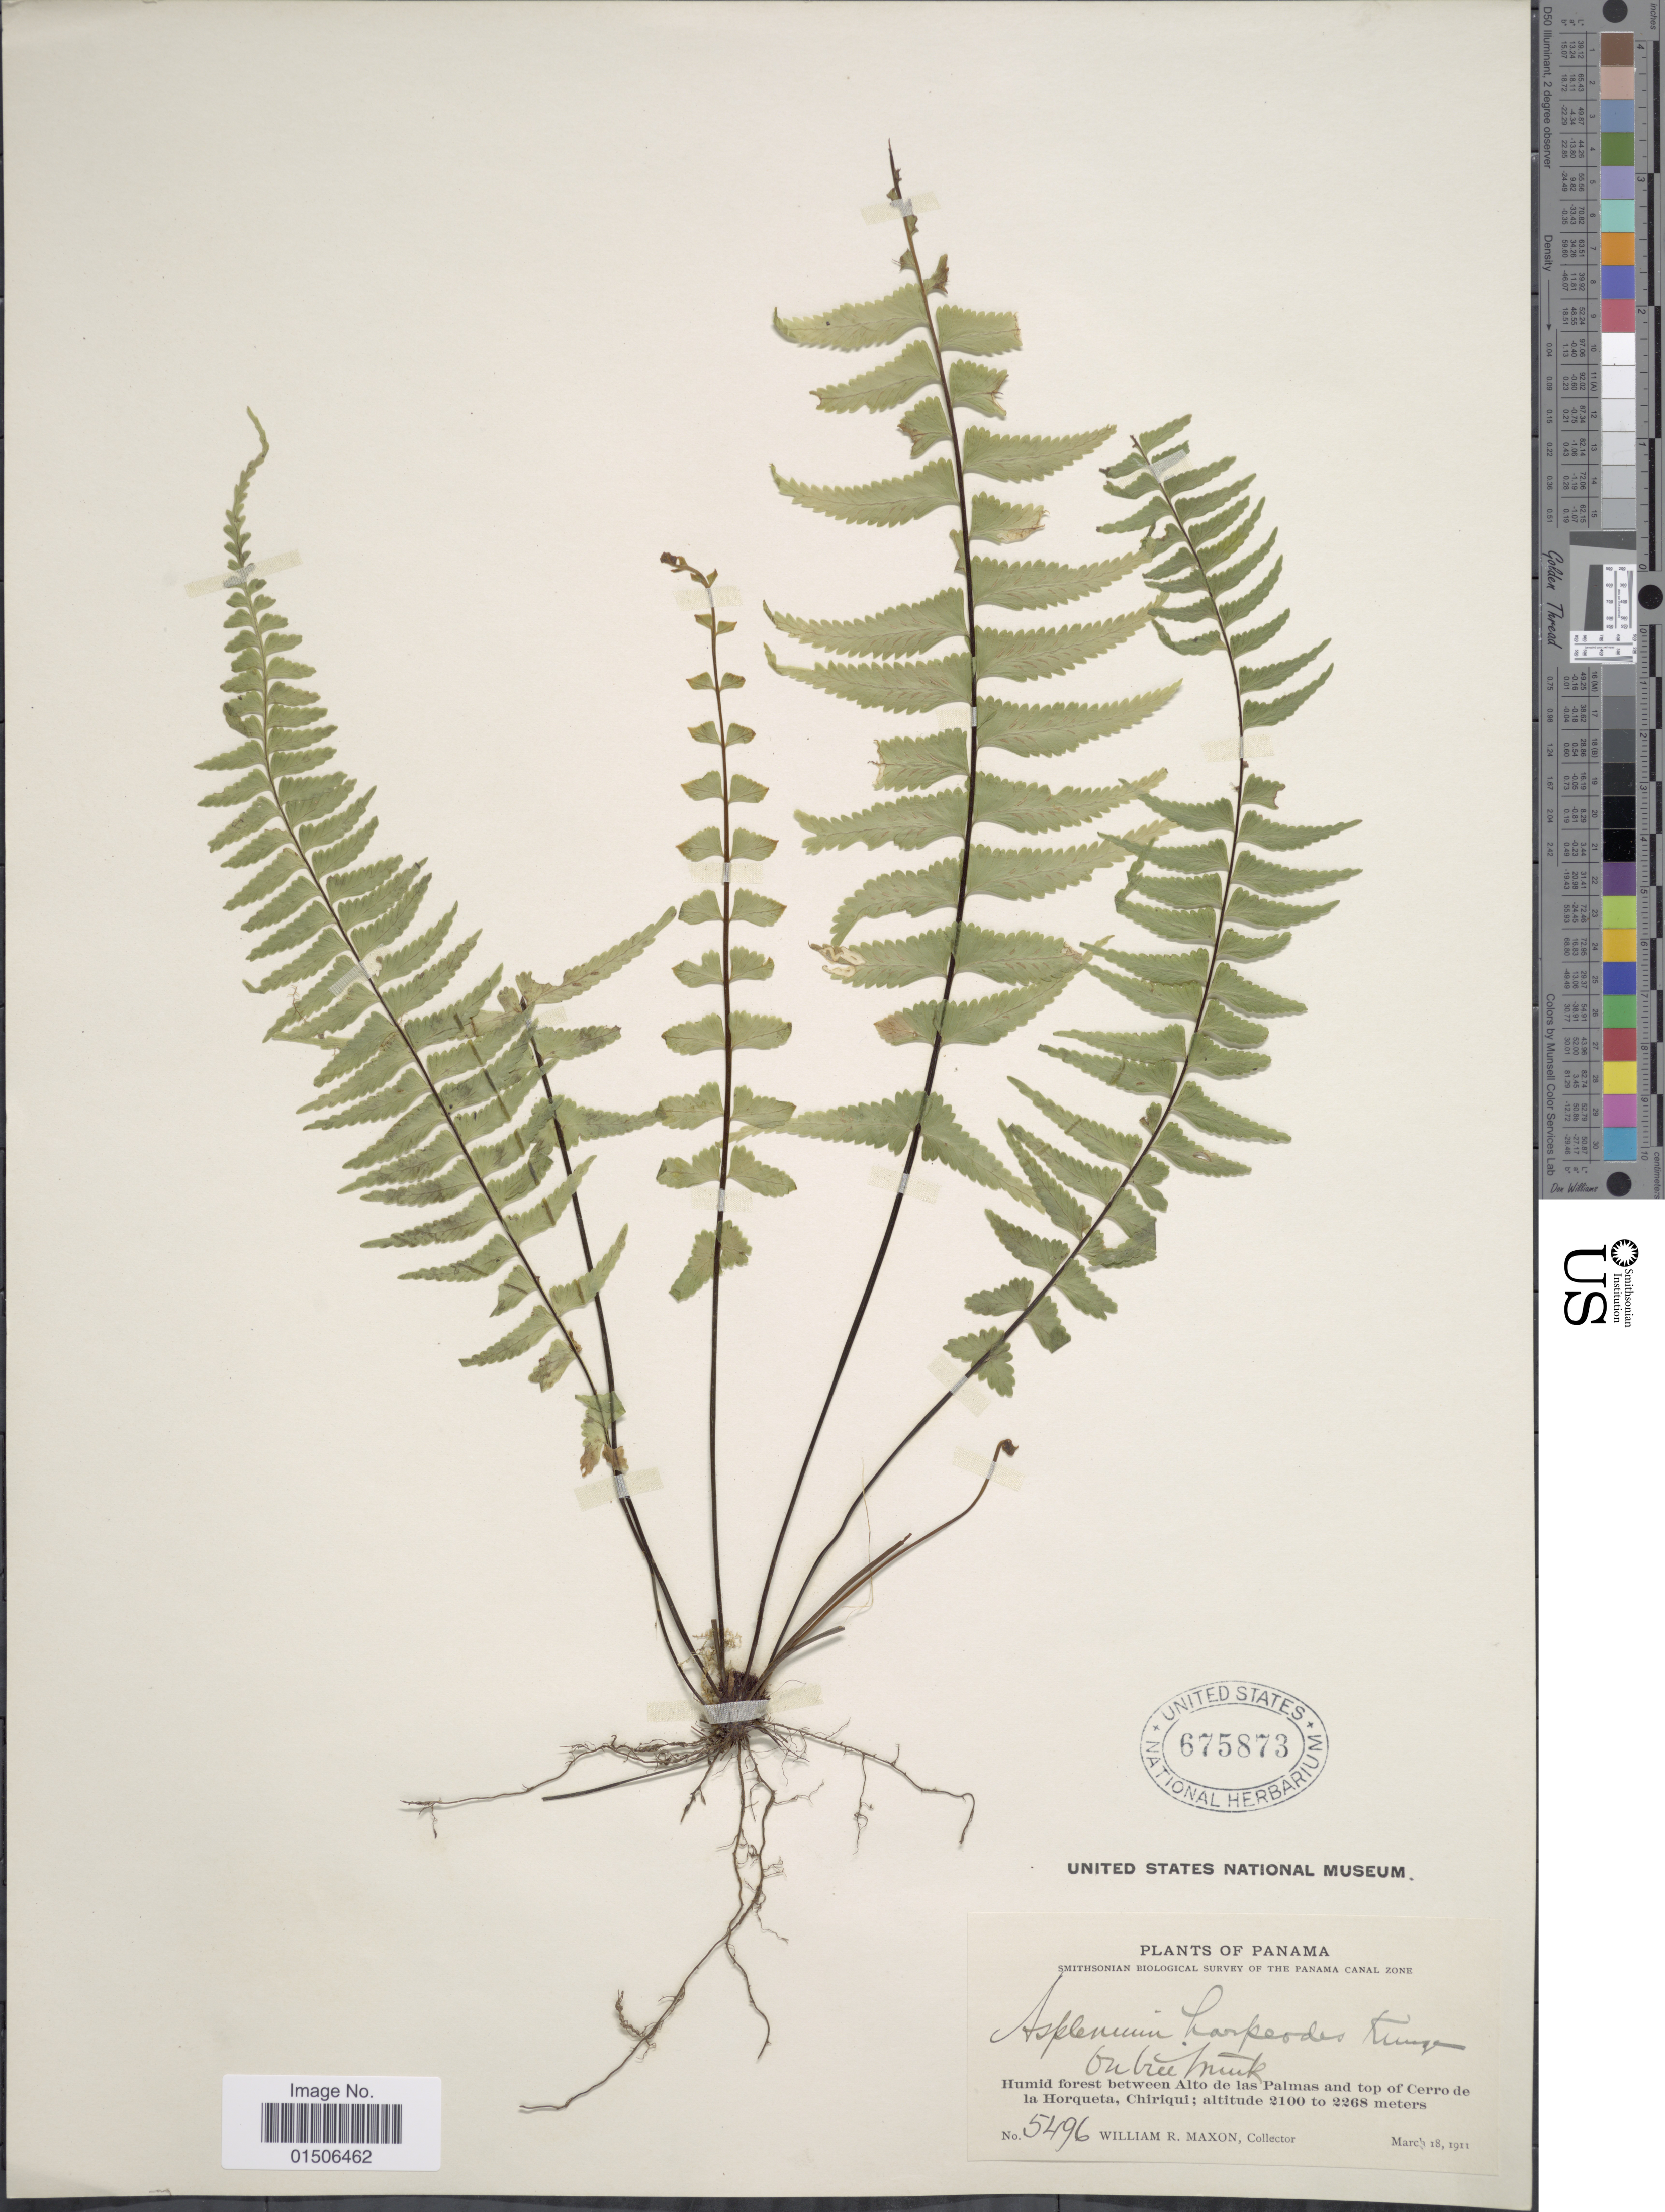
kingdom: Plantae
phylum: Tracheophyta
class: Polypodiopsida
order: Polypodiales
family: Aspleniaceae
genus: Asplenium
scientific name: Asplenium harpeodes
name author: Kunze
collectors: W. R. Maxon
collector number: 5496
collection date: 1911-03-18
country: Panama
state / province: Chiriqui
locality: Humid forest between Alto de las Palmas and top of Cerro de la Horqueta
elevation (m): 2100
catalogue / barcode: US 675873